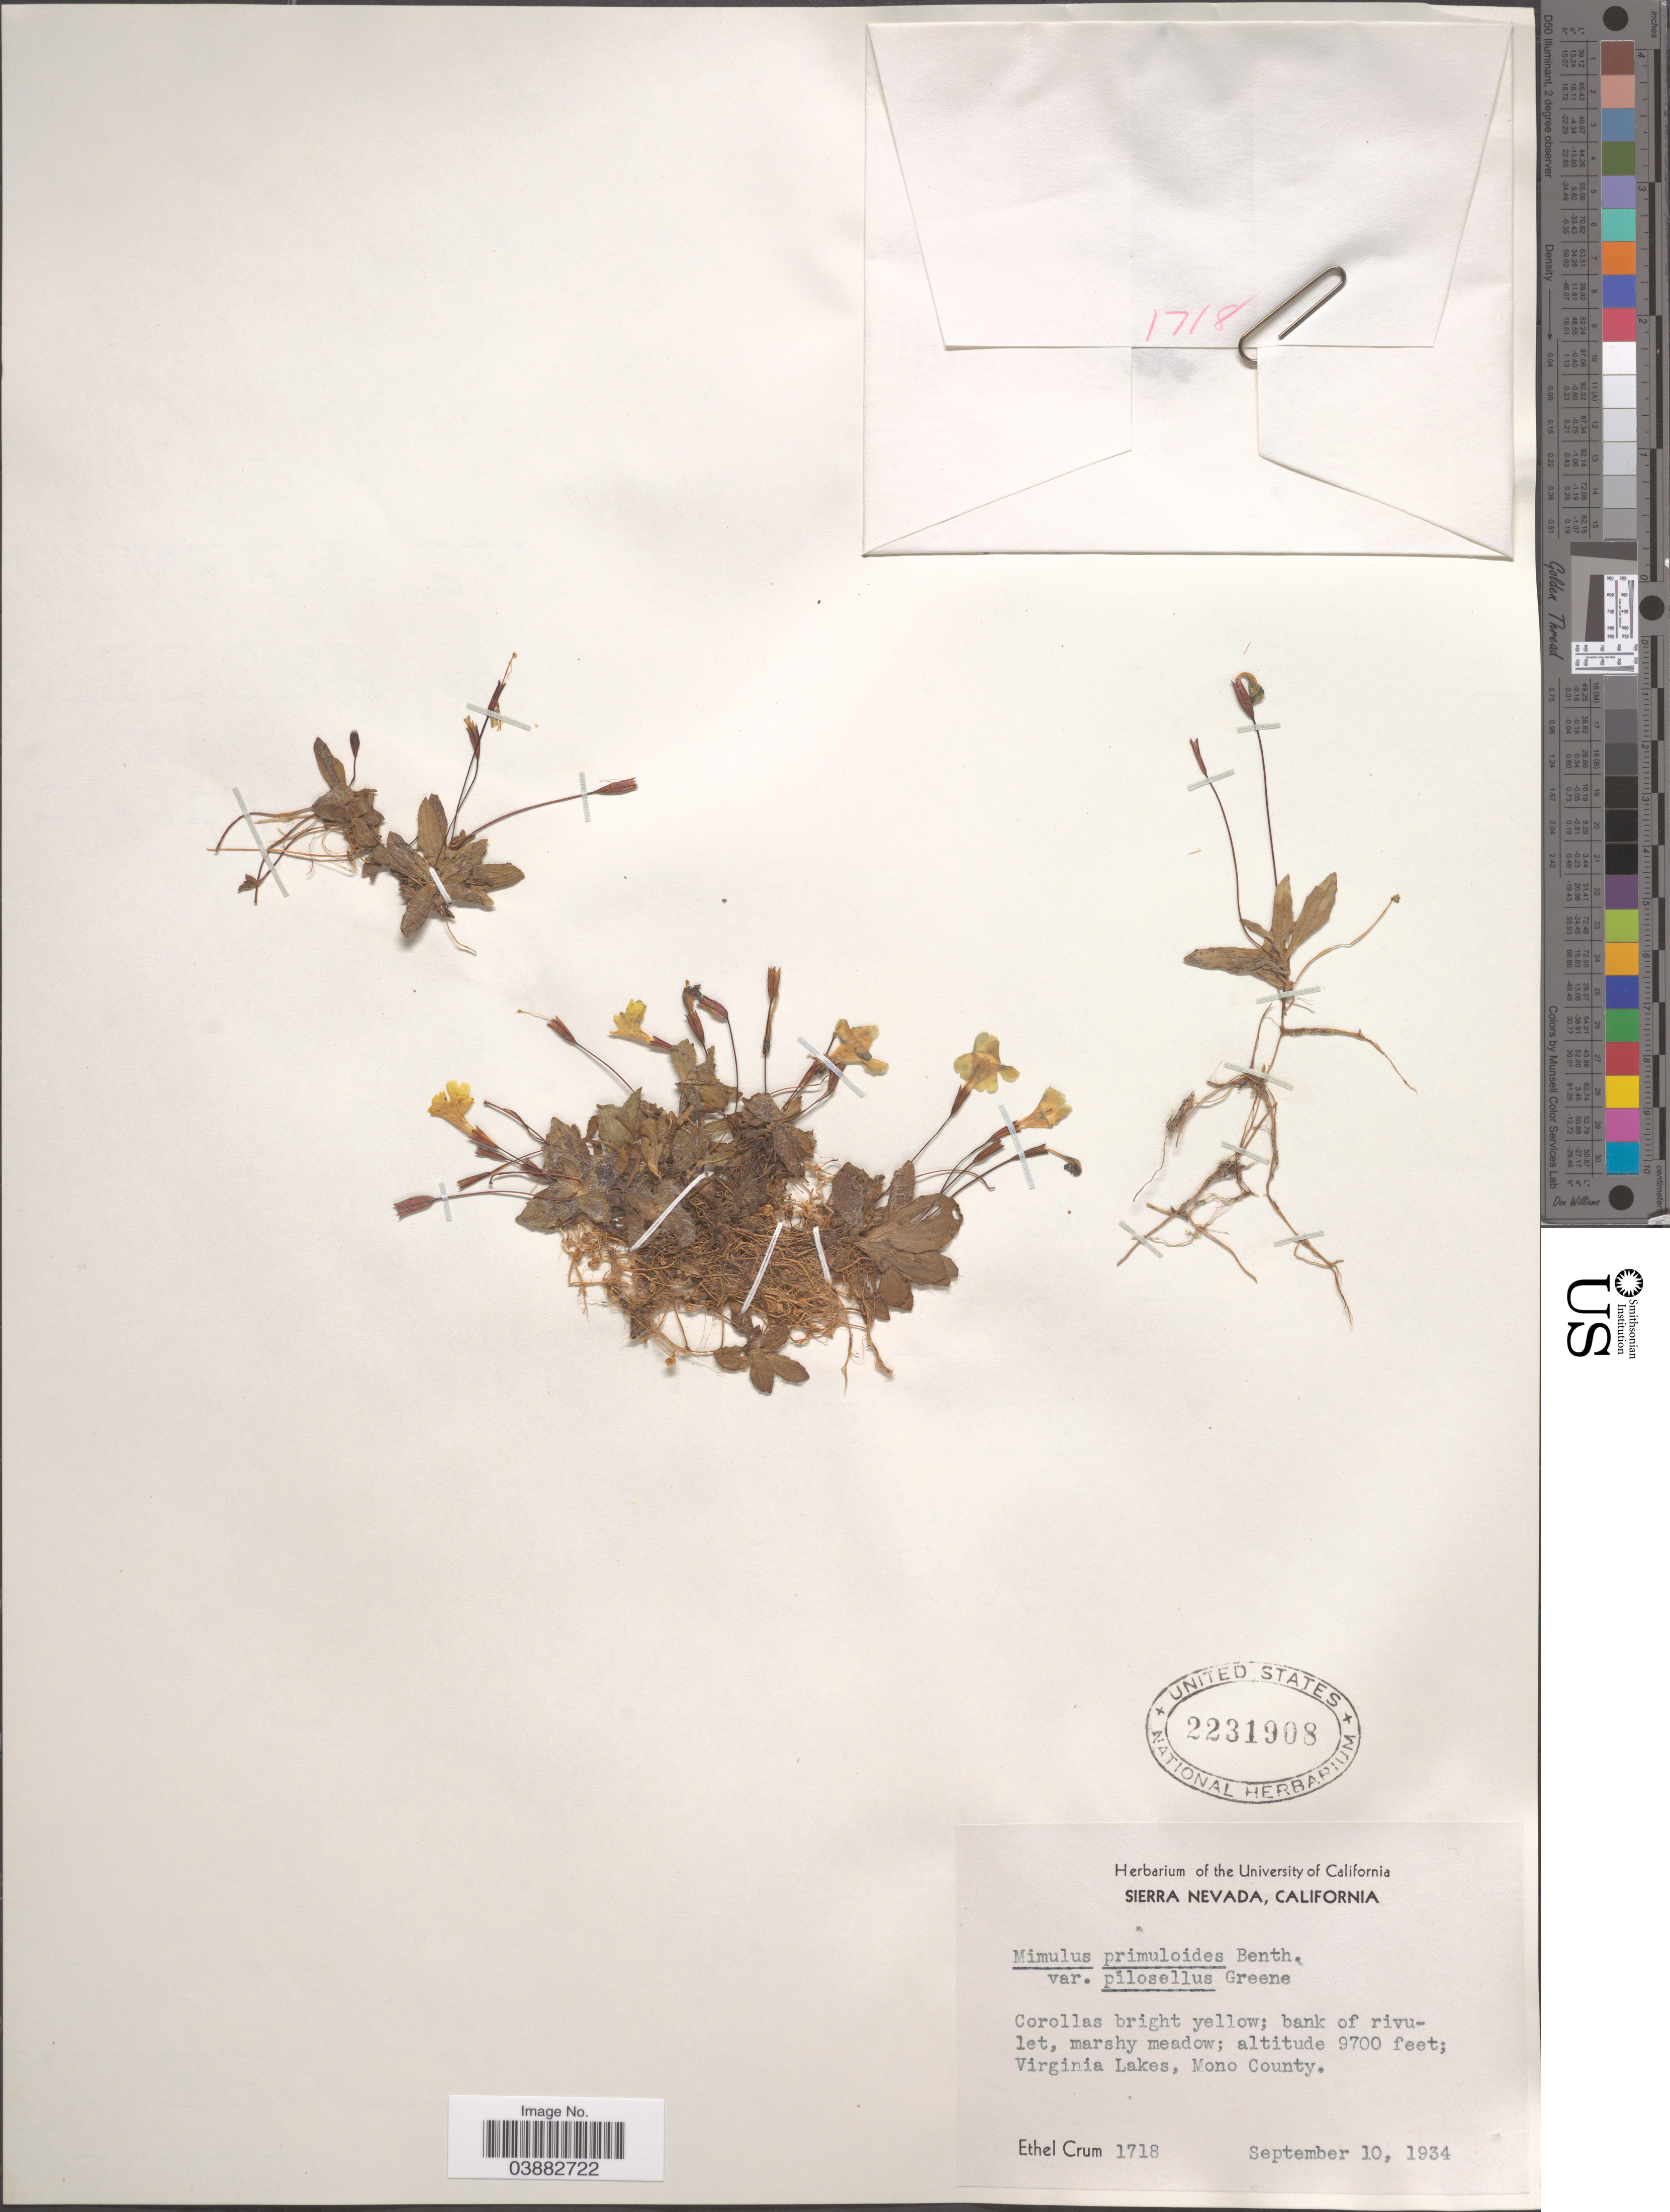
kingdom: Plantae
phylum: Tracheophyta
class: Magnoliopsida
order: Lamiales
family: Phrymaceae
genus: Mimulus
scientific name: Mimulus primuloides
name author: Benth.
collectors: E. K. Crum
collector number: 1718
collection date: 1934-09-10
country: United States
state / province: California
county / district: Mono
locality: Sierra Nevada. Virginia Lakes, Mono County.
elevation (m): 2957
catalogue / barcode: US 2231908